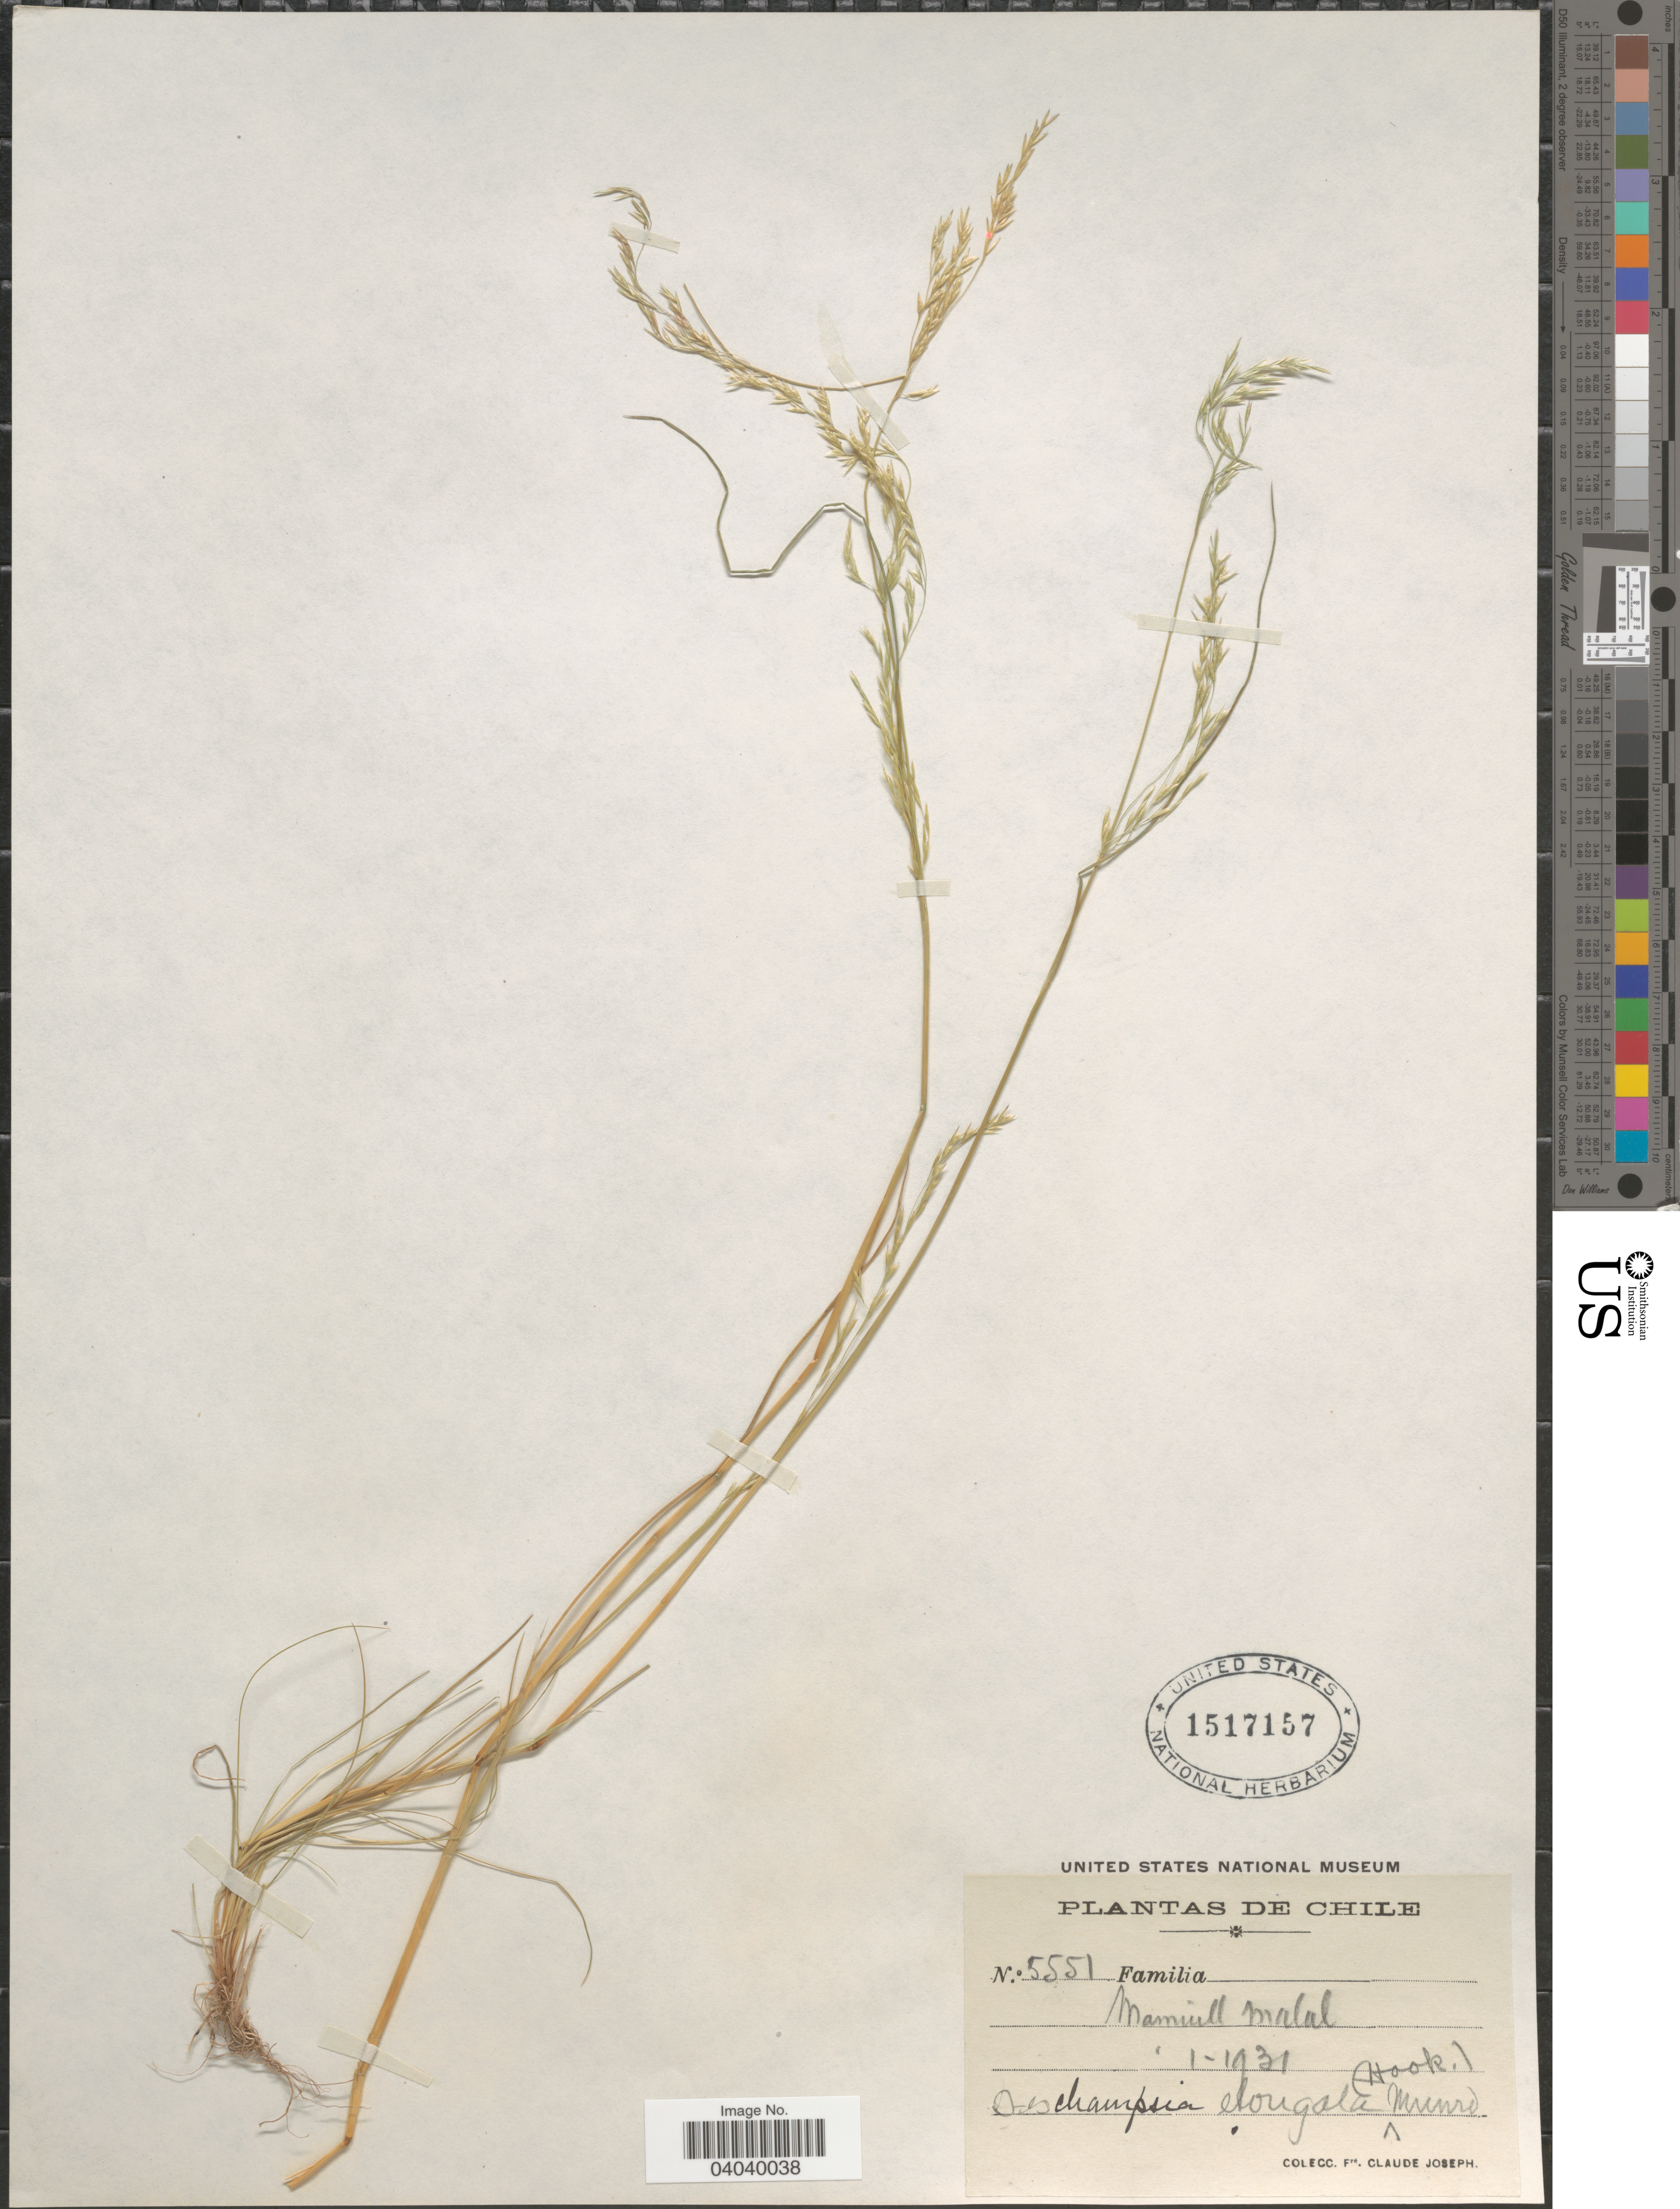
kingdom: Plantae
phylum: Tracheophyta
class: Liliopsida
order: Poales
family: Poaceae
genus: Deschampsia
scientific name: Deschampsia elongata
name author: (Hook.) Munro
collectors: Bro. Claude-Joseph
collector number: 5551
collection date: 1931-01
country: Chile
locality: Mamuil Malal.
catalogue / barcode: US 1517157